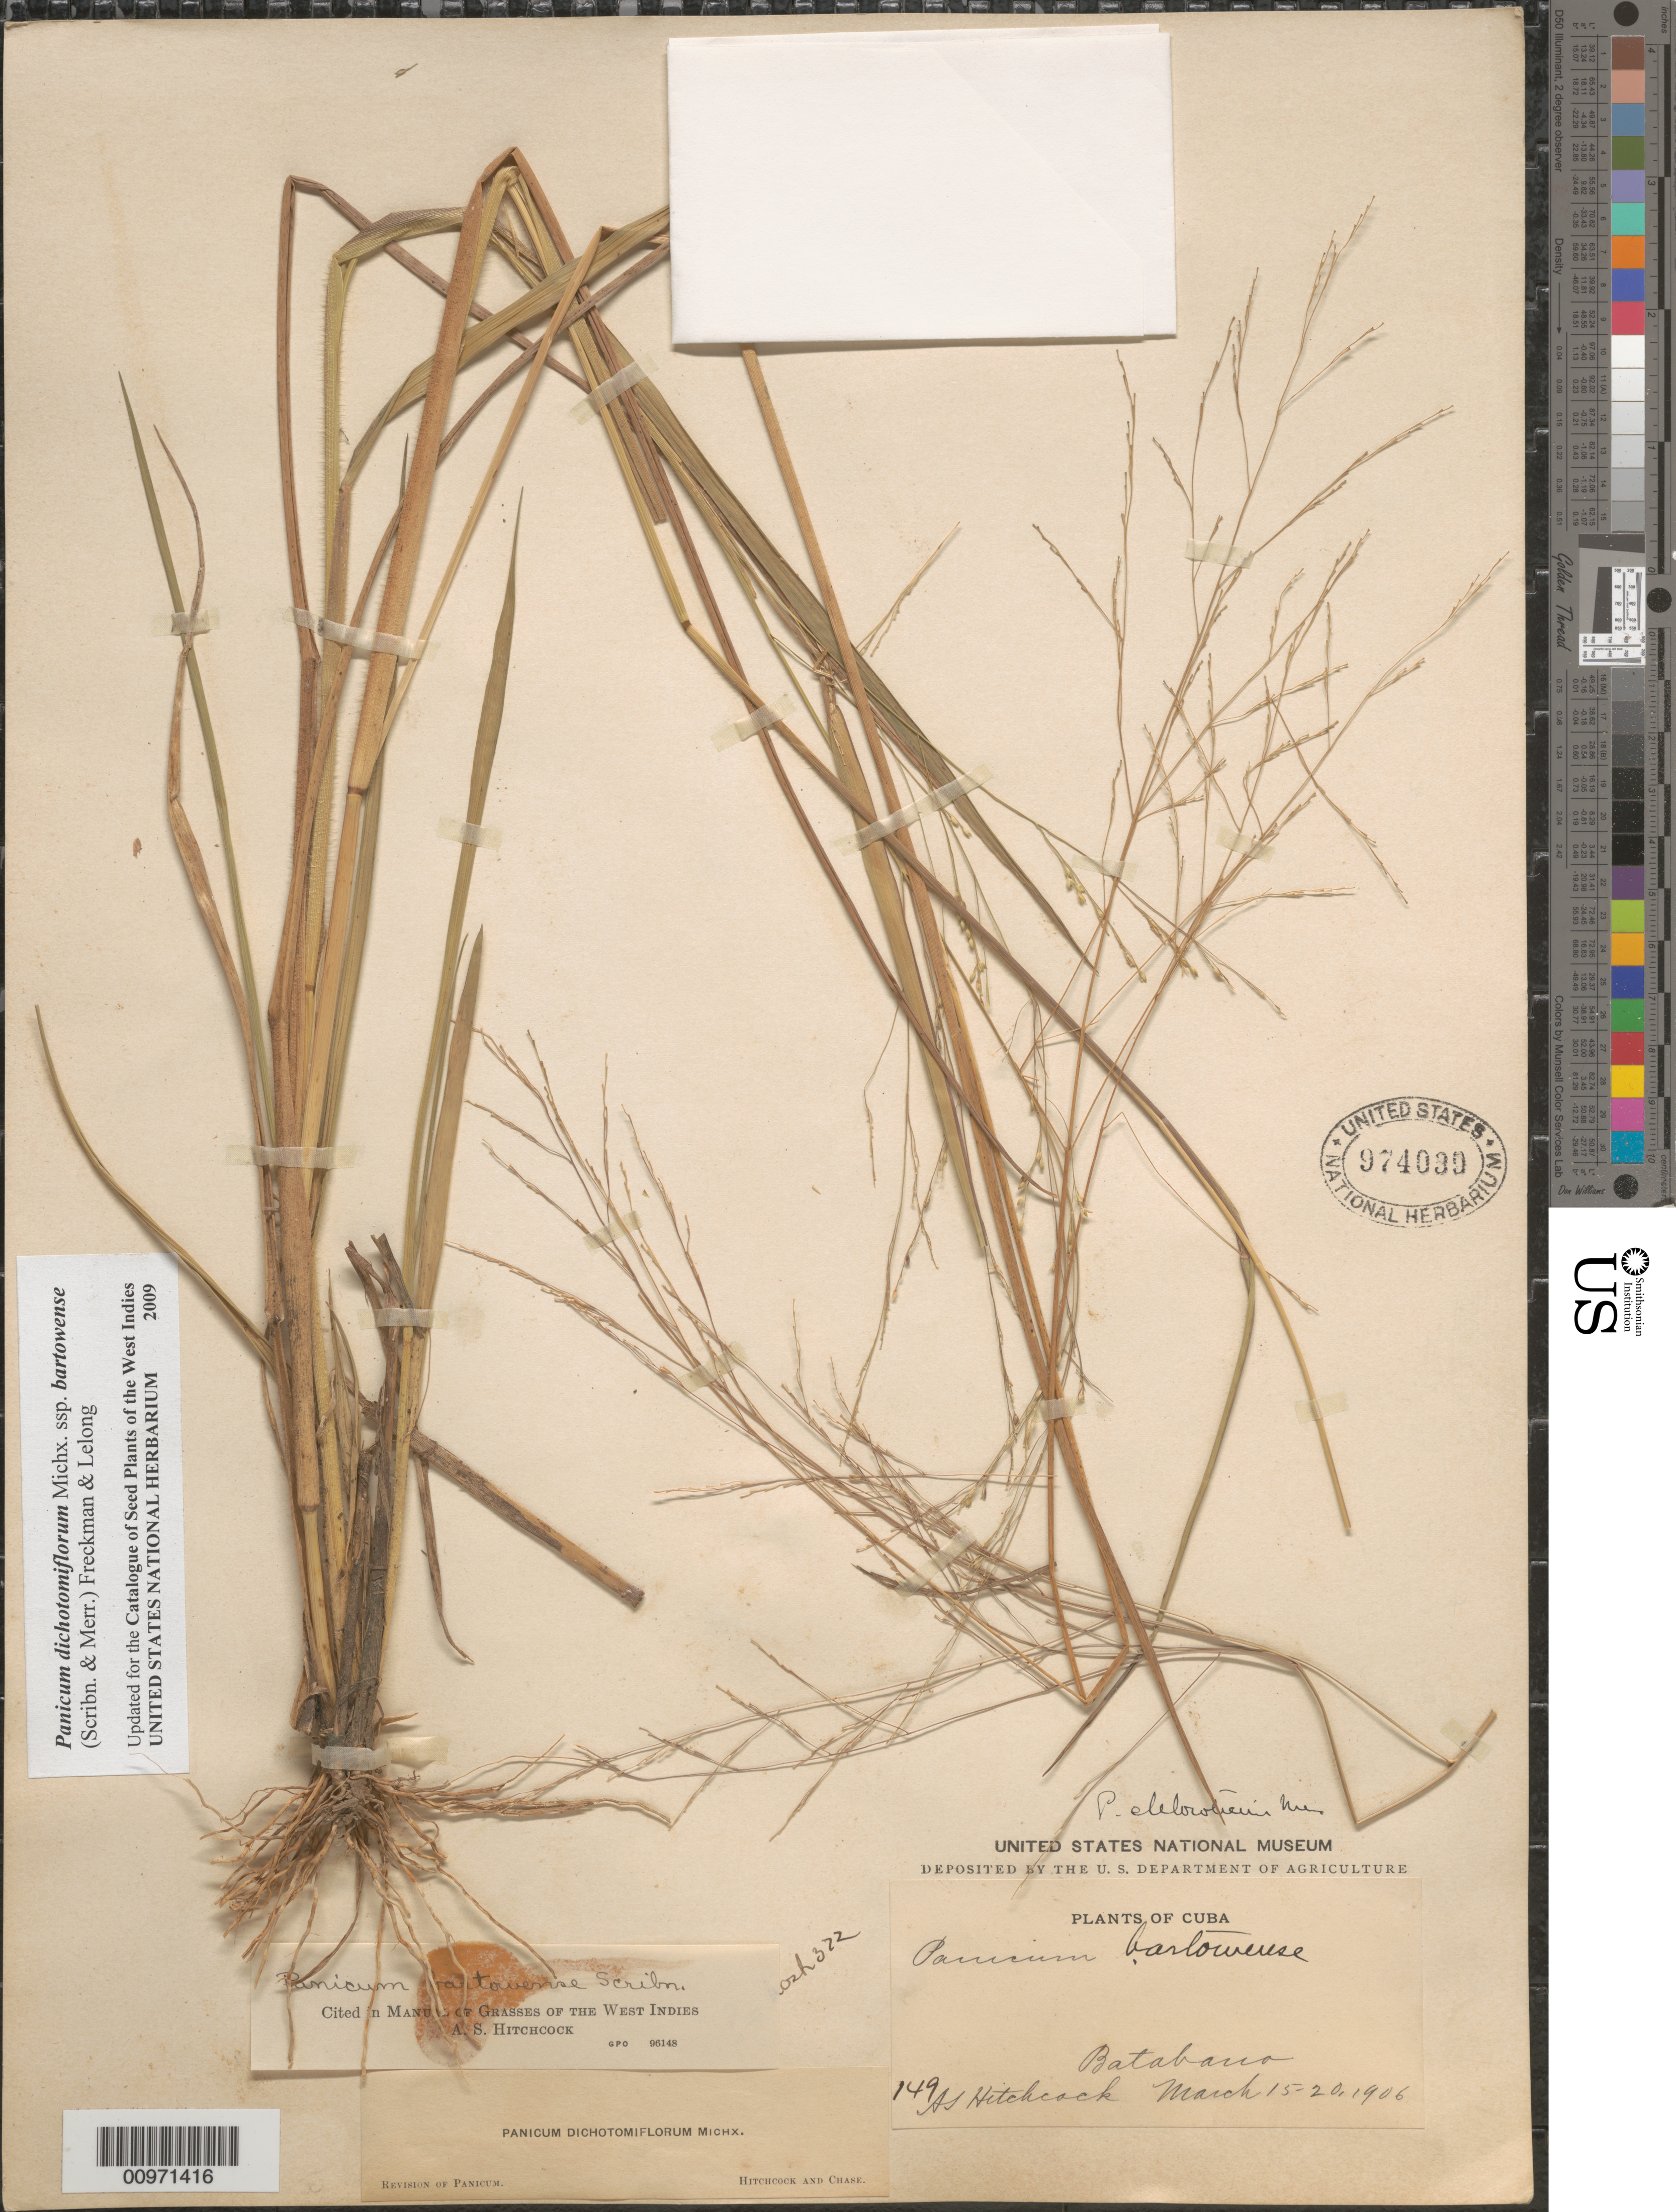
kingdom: Plantae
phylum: Tracheophyta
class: Liliopsida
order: Poales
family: Poaceae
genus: Panicum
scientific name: Panicum dichotomiflorum subsp. bartowense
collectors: A. S. Hitchcock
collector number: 149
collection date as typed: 15 Mar 1906 to 20 Mar 1906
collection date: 1906-03-15/1906-03-20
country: Cuba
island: Cuba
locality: Batabarra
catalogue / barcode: US 974039